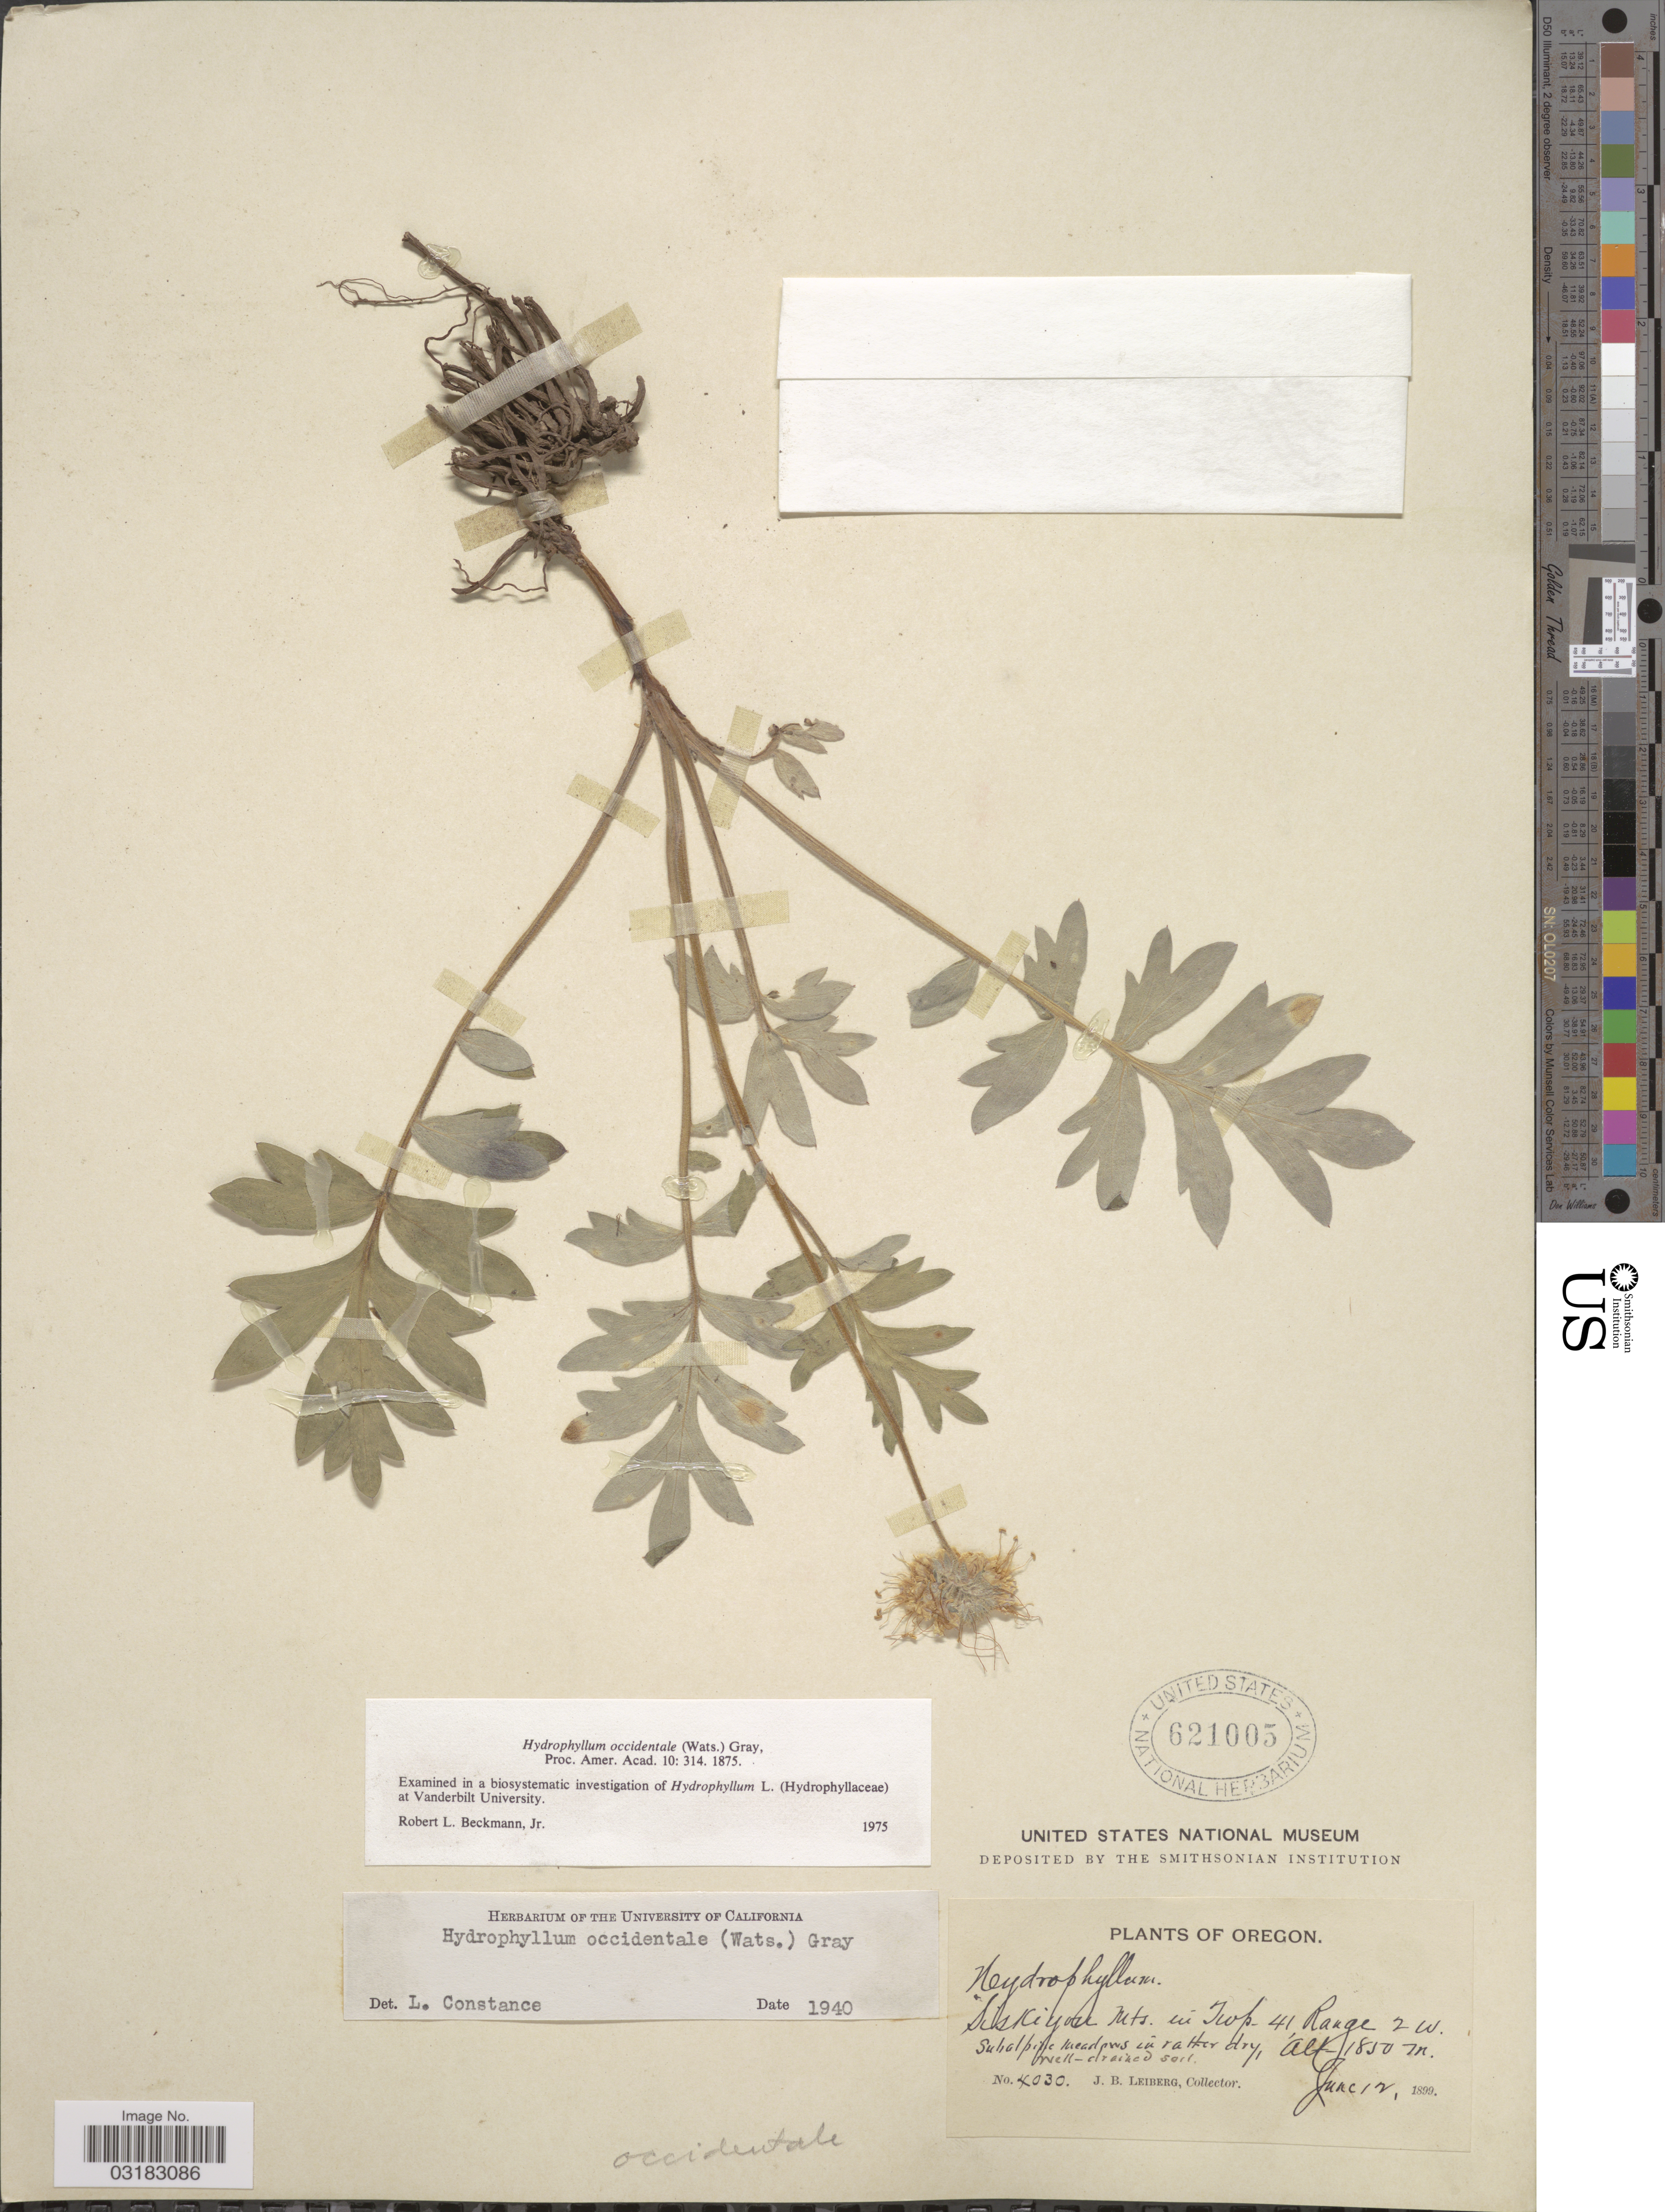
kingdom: Plantae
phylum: Tracheophyta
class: Magnoliopsida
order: Boraginales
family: Hydrophyllaceae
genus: Hydrophyllum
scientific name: Hydrophyllum occidentale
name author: (S. Watson) A. Gray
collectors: J. B. Leiberg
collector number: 4030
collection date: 1899-06-12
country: United States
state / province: Oregon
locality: Siskiyou Mts. in Twp. 41 Range 2W.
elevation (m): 1850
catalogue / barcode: US 621005